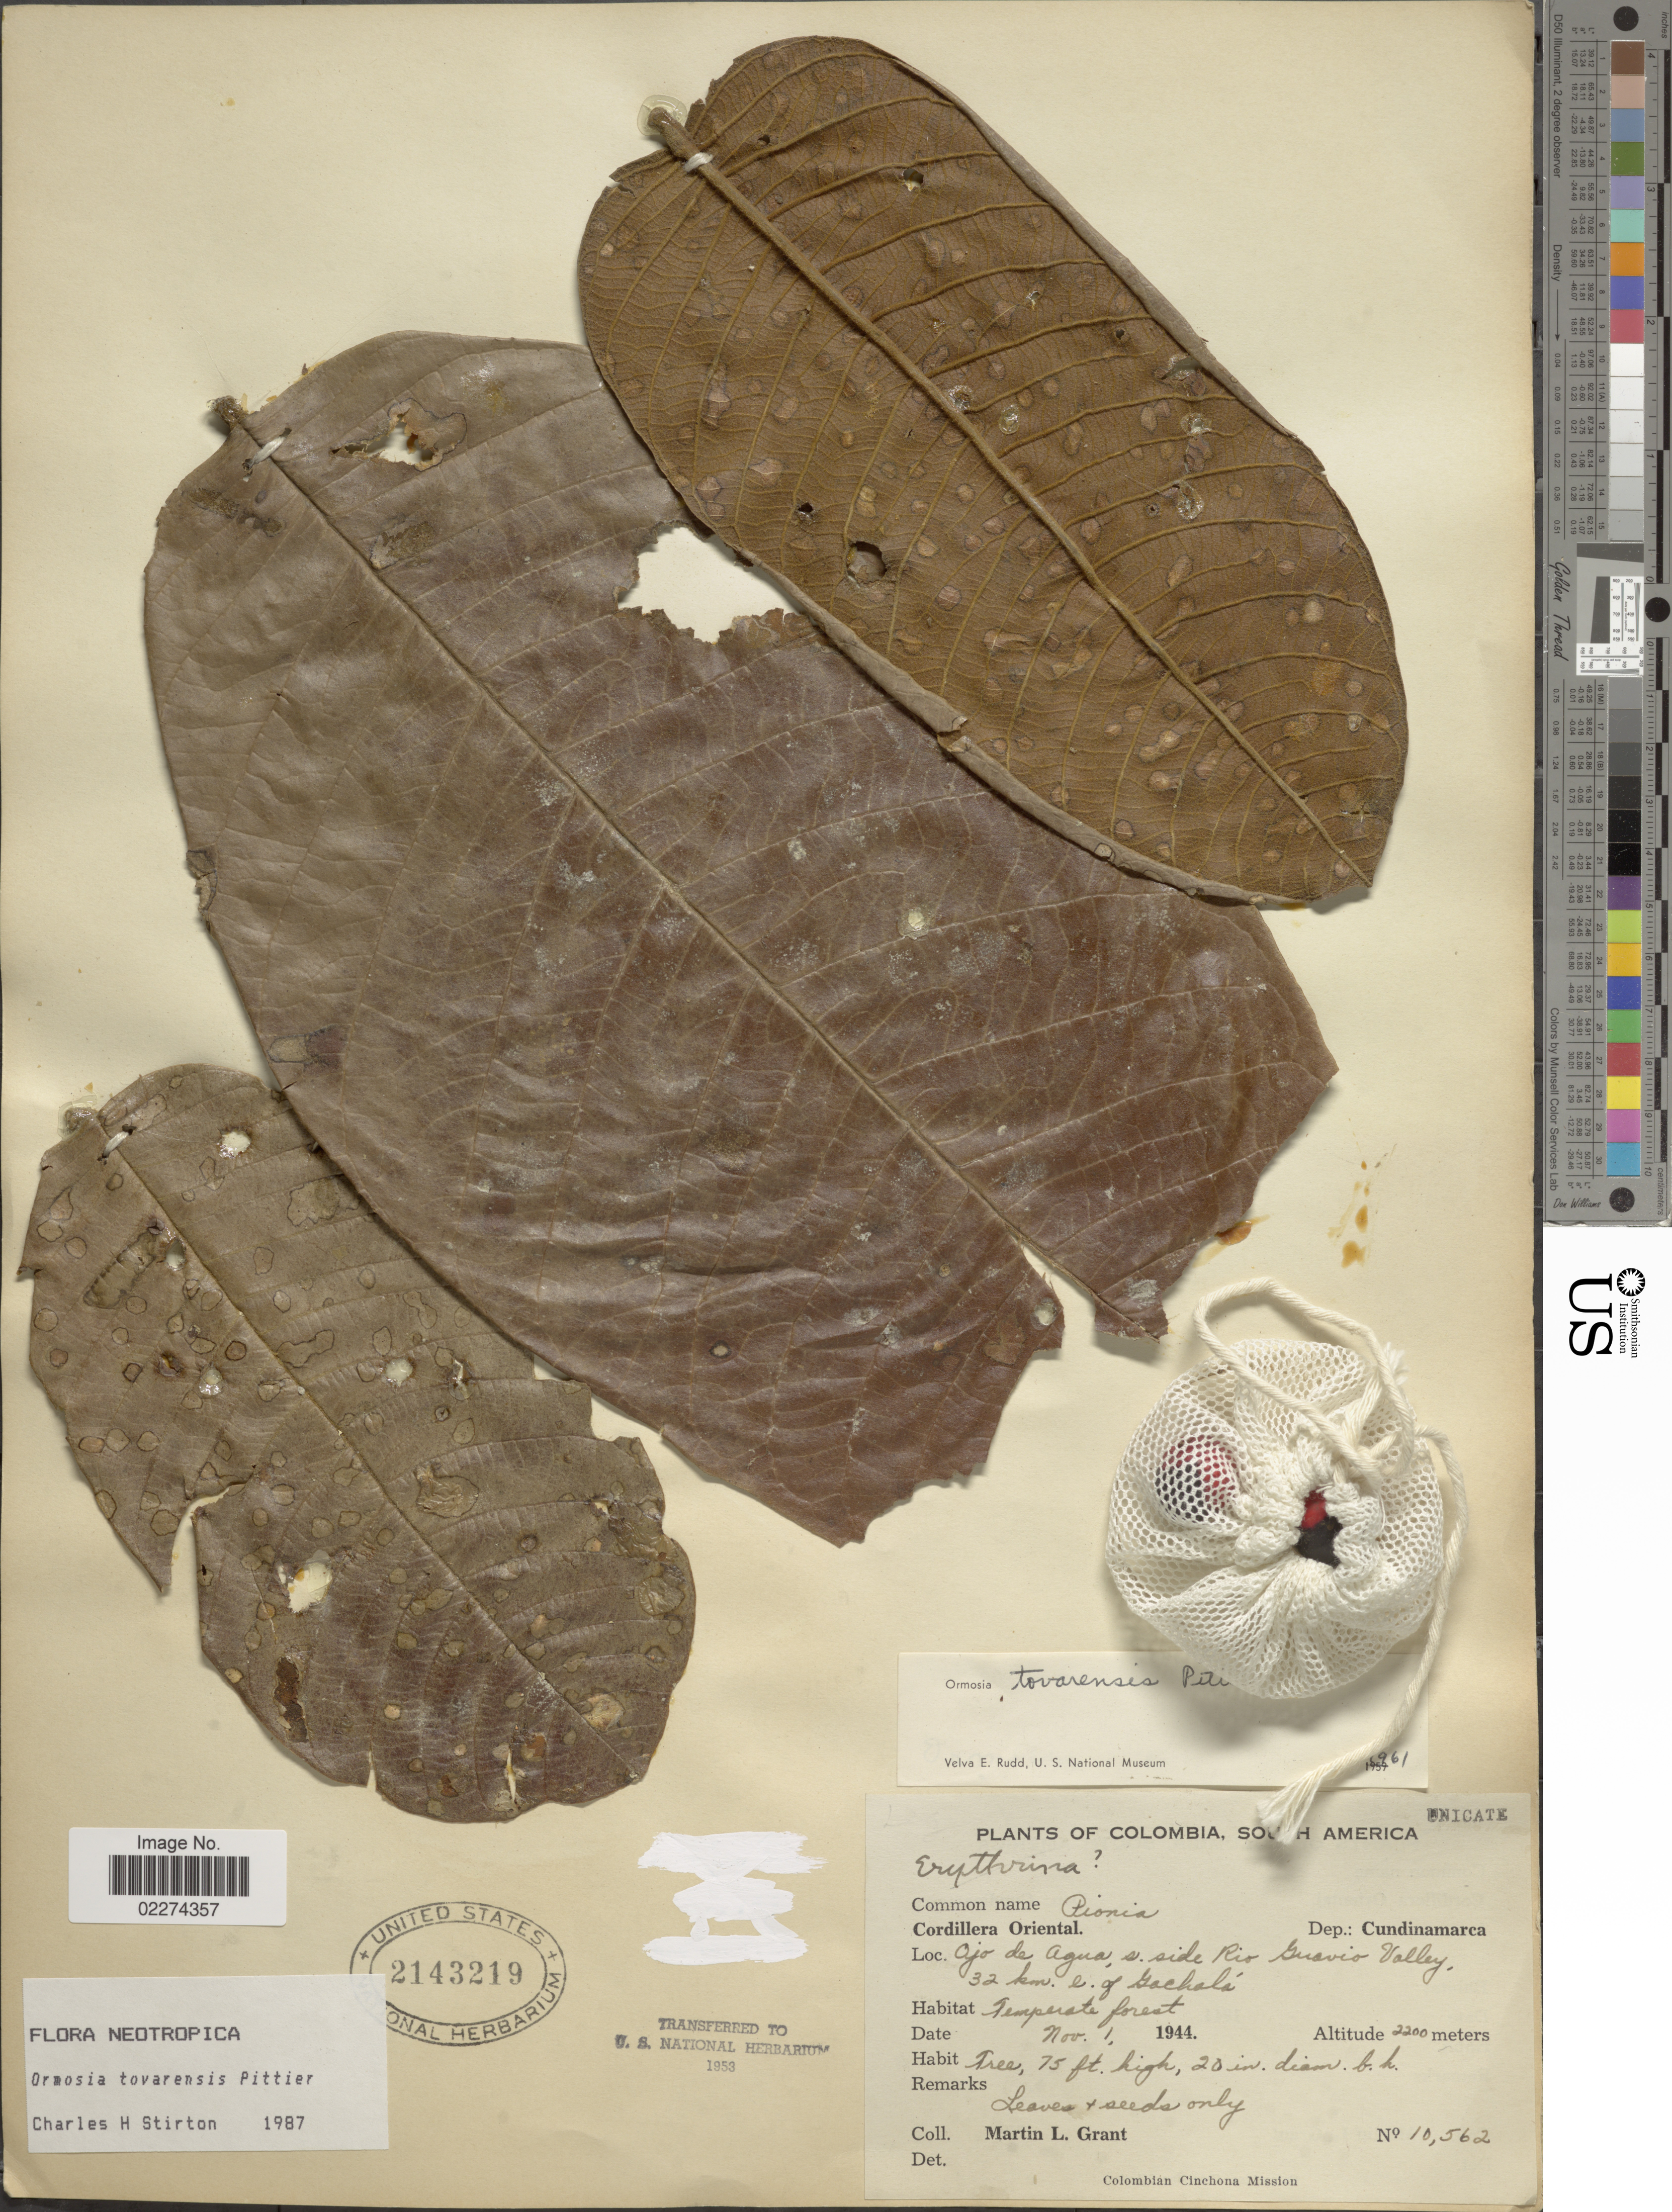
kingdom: Plantae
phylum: Tracheophyta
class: Magnoliopsida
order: Fabales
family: Fabaceae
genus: Ormosia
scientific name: Ormosia tovarensis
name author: Pittier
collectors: M. L. Grant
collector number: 10562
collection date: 1944-11-01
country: Colombia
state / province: Cundinamarca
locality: Cordillera Oriental, Dep.: Cundinamarca, Ojo de Agua, s. side Rio Guavio Valley, 32 km. e. of Gachala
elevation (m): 2200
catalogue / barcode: US 2143219